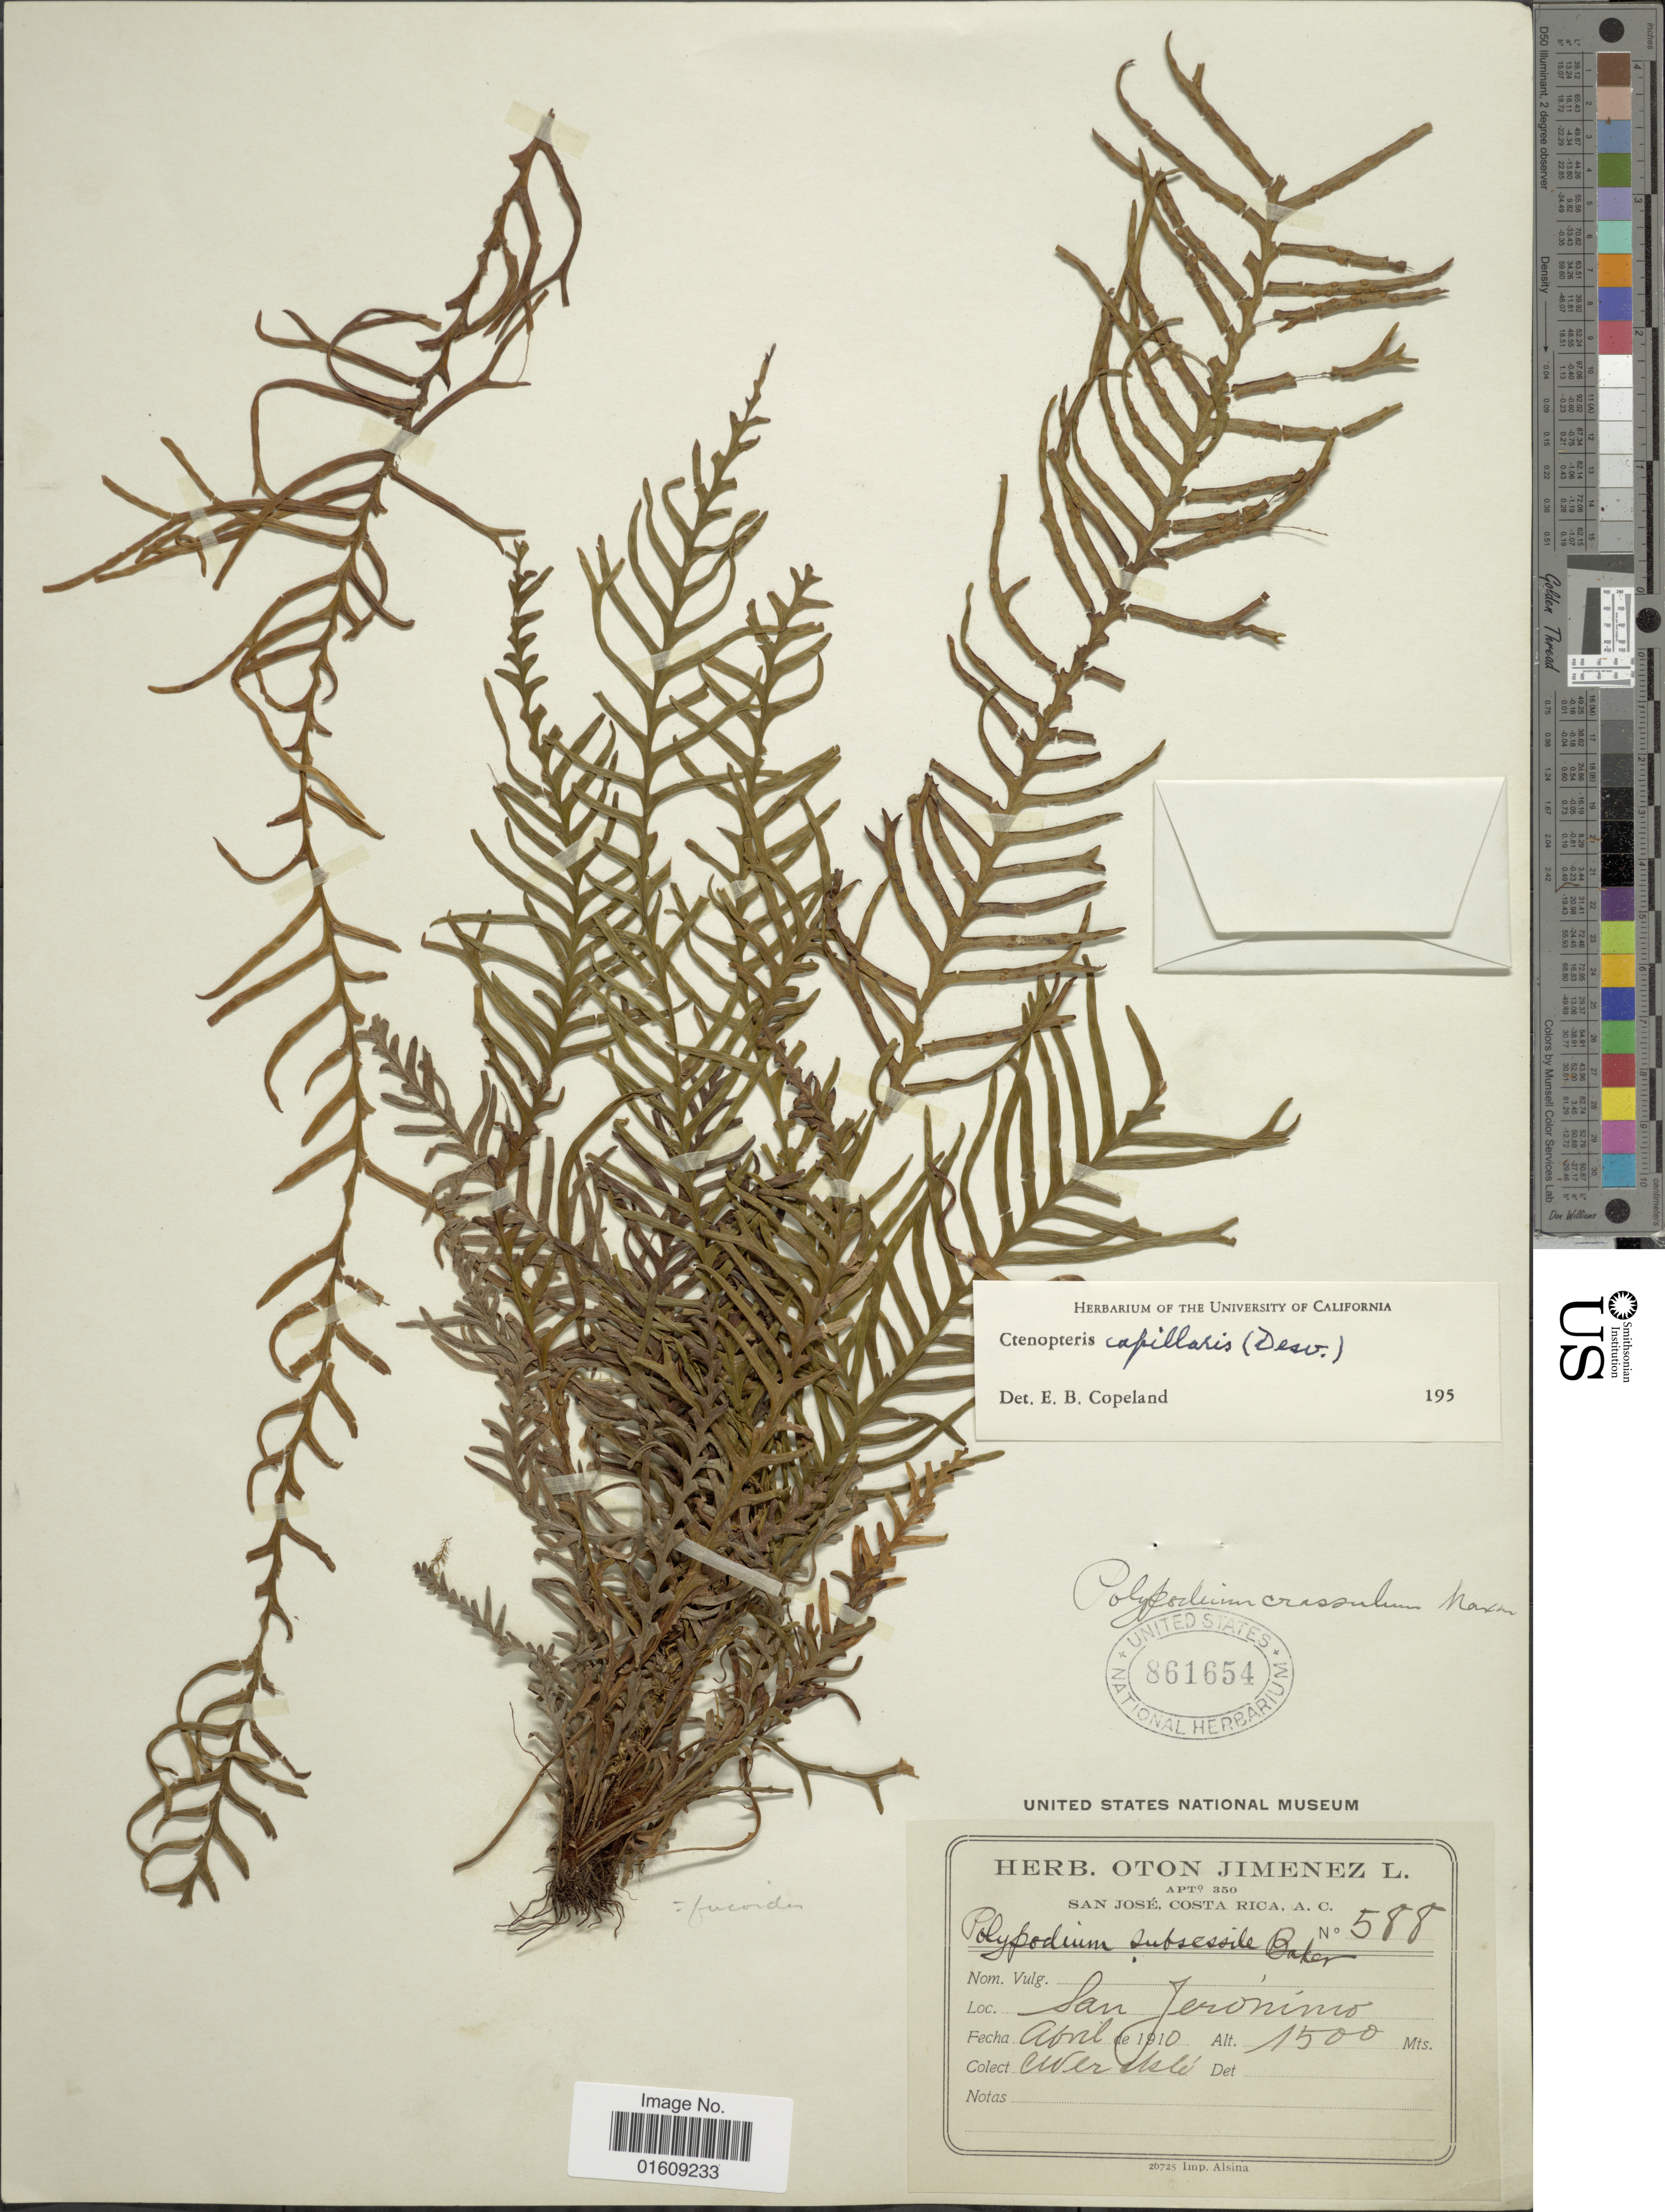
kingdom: Plantae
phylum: Tracheophyta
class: Polypodiopsida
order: Polypodiales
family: Polypodiaceae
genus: Ceradenia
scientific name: Ceradenia fucoides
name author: (Christ) L.E. Bishop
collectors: C. Wercklé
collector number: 588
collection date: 1910-04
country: Costa Rica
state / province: San José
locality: San José, Costa Rica, A.C., San Jeroninio.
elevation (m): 1500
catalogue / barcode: US 861654